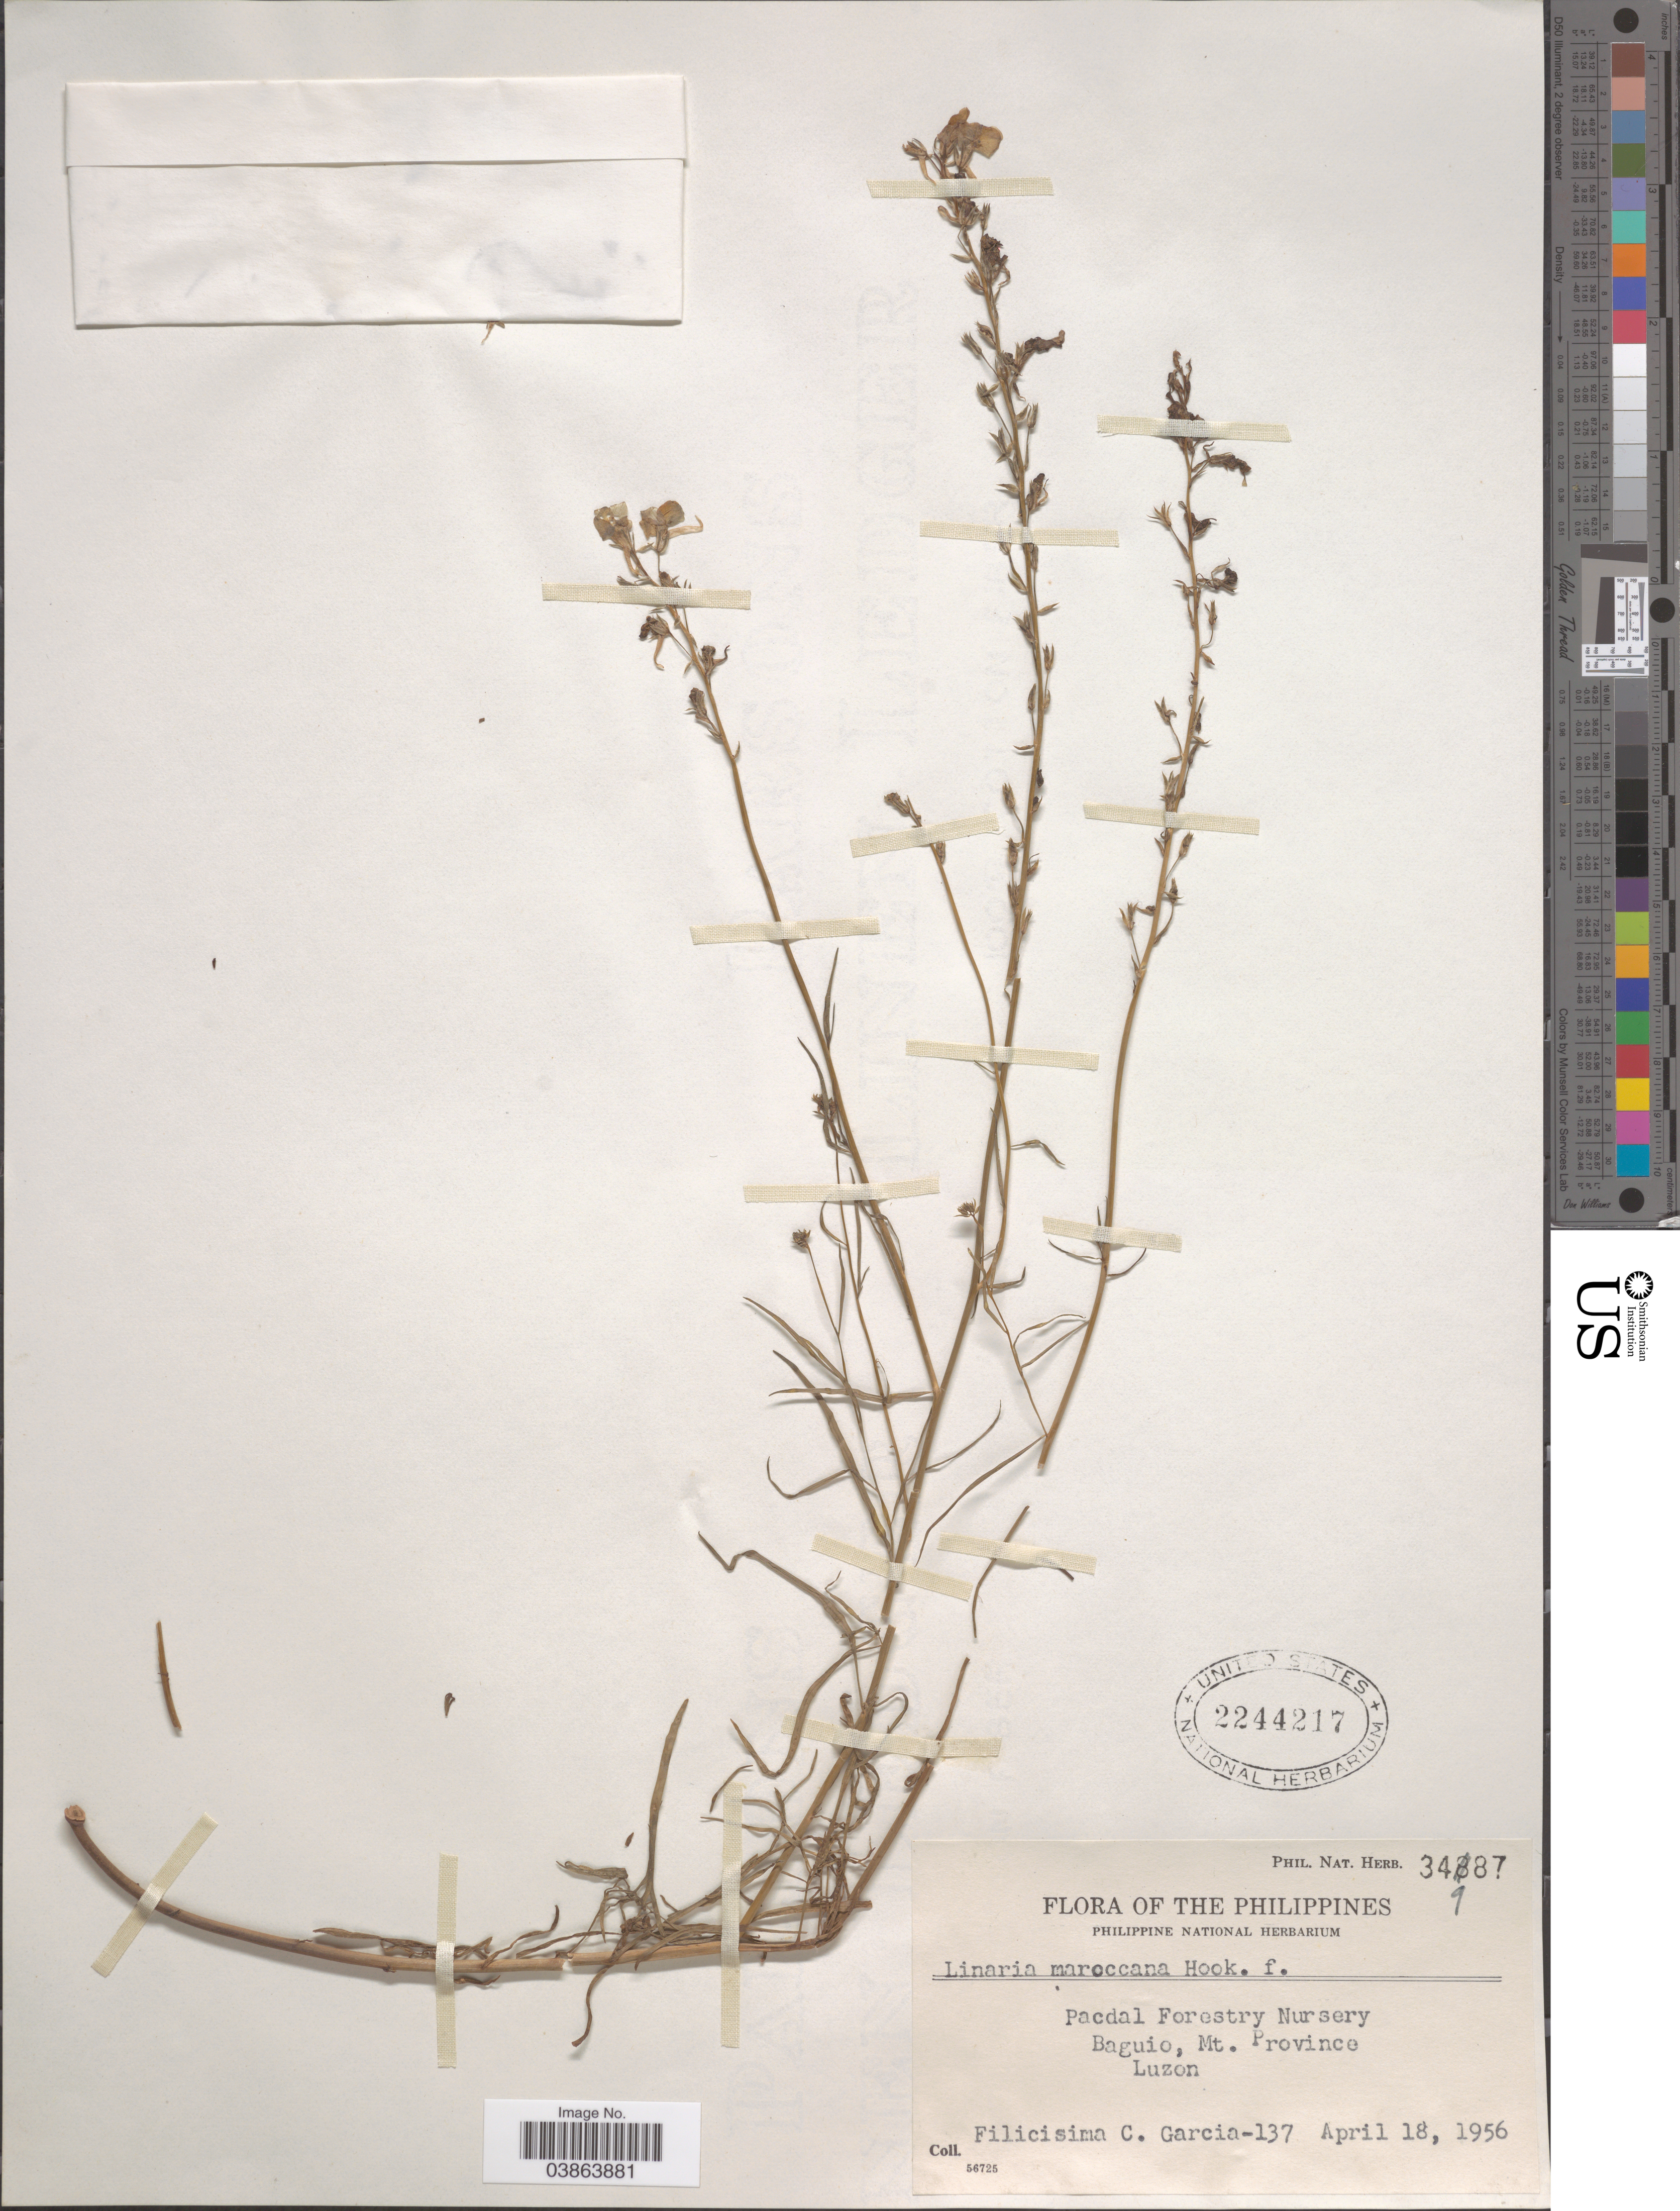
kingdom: Plantae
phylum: Tracheophyta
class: Magnoliopsida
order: Lamiales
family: Plantaginaceae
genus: Linaria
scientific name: Linaria maroccana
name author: Hook. f.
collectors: F. C. Garcia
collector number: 137 / Phil. Nat. Herb 34987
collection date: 1956-04-18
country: Philippines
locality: Pacdal Forestry Nusery Baguio, Mt. Province Luzon.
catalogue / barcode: US 2244217